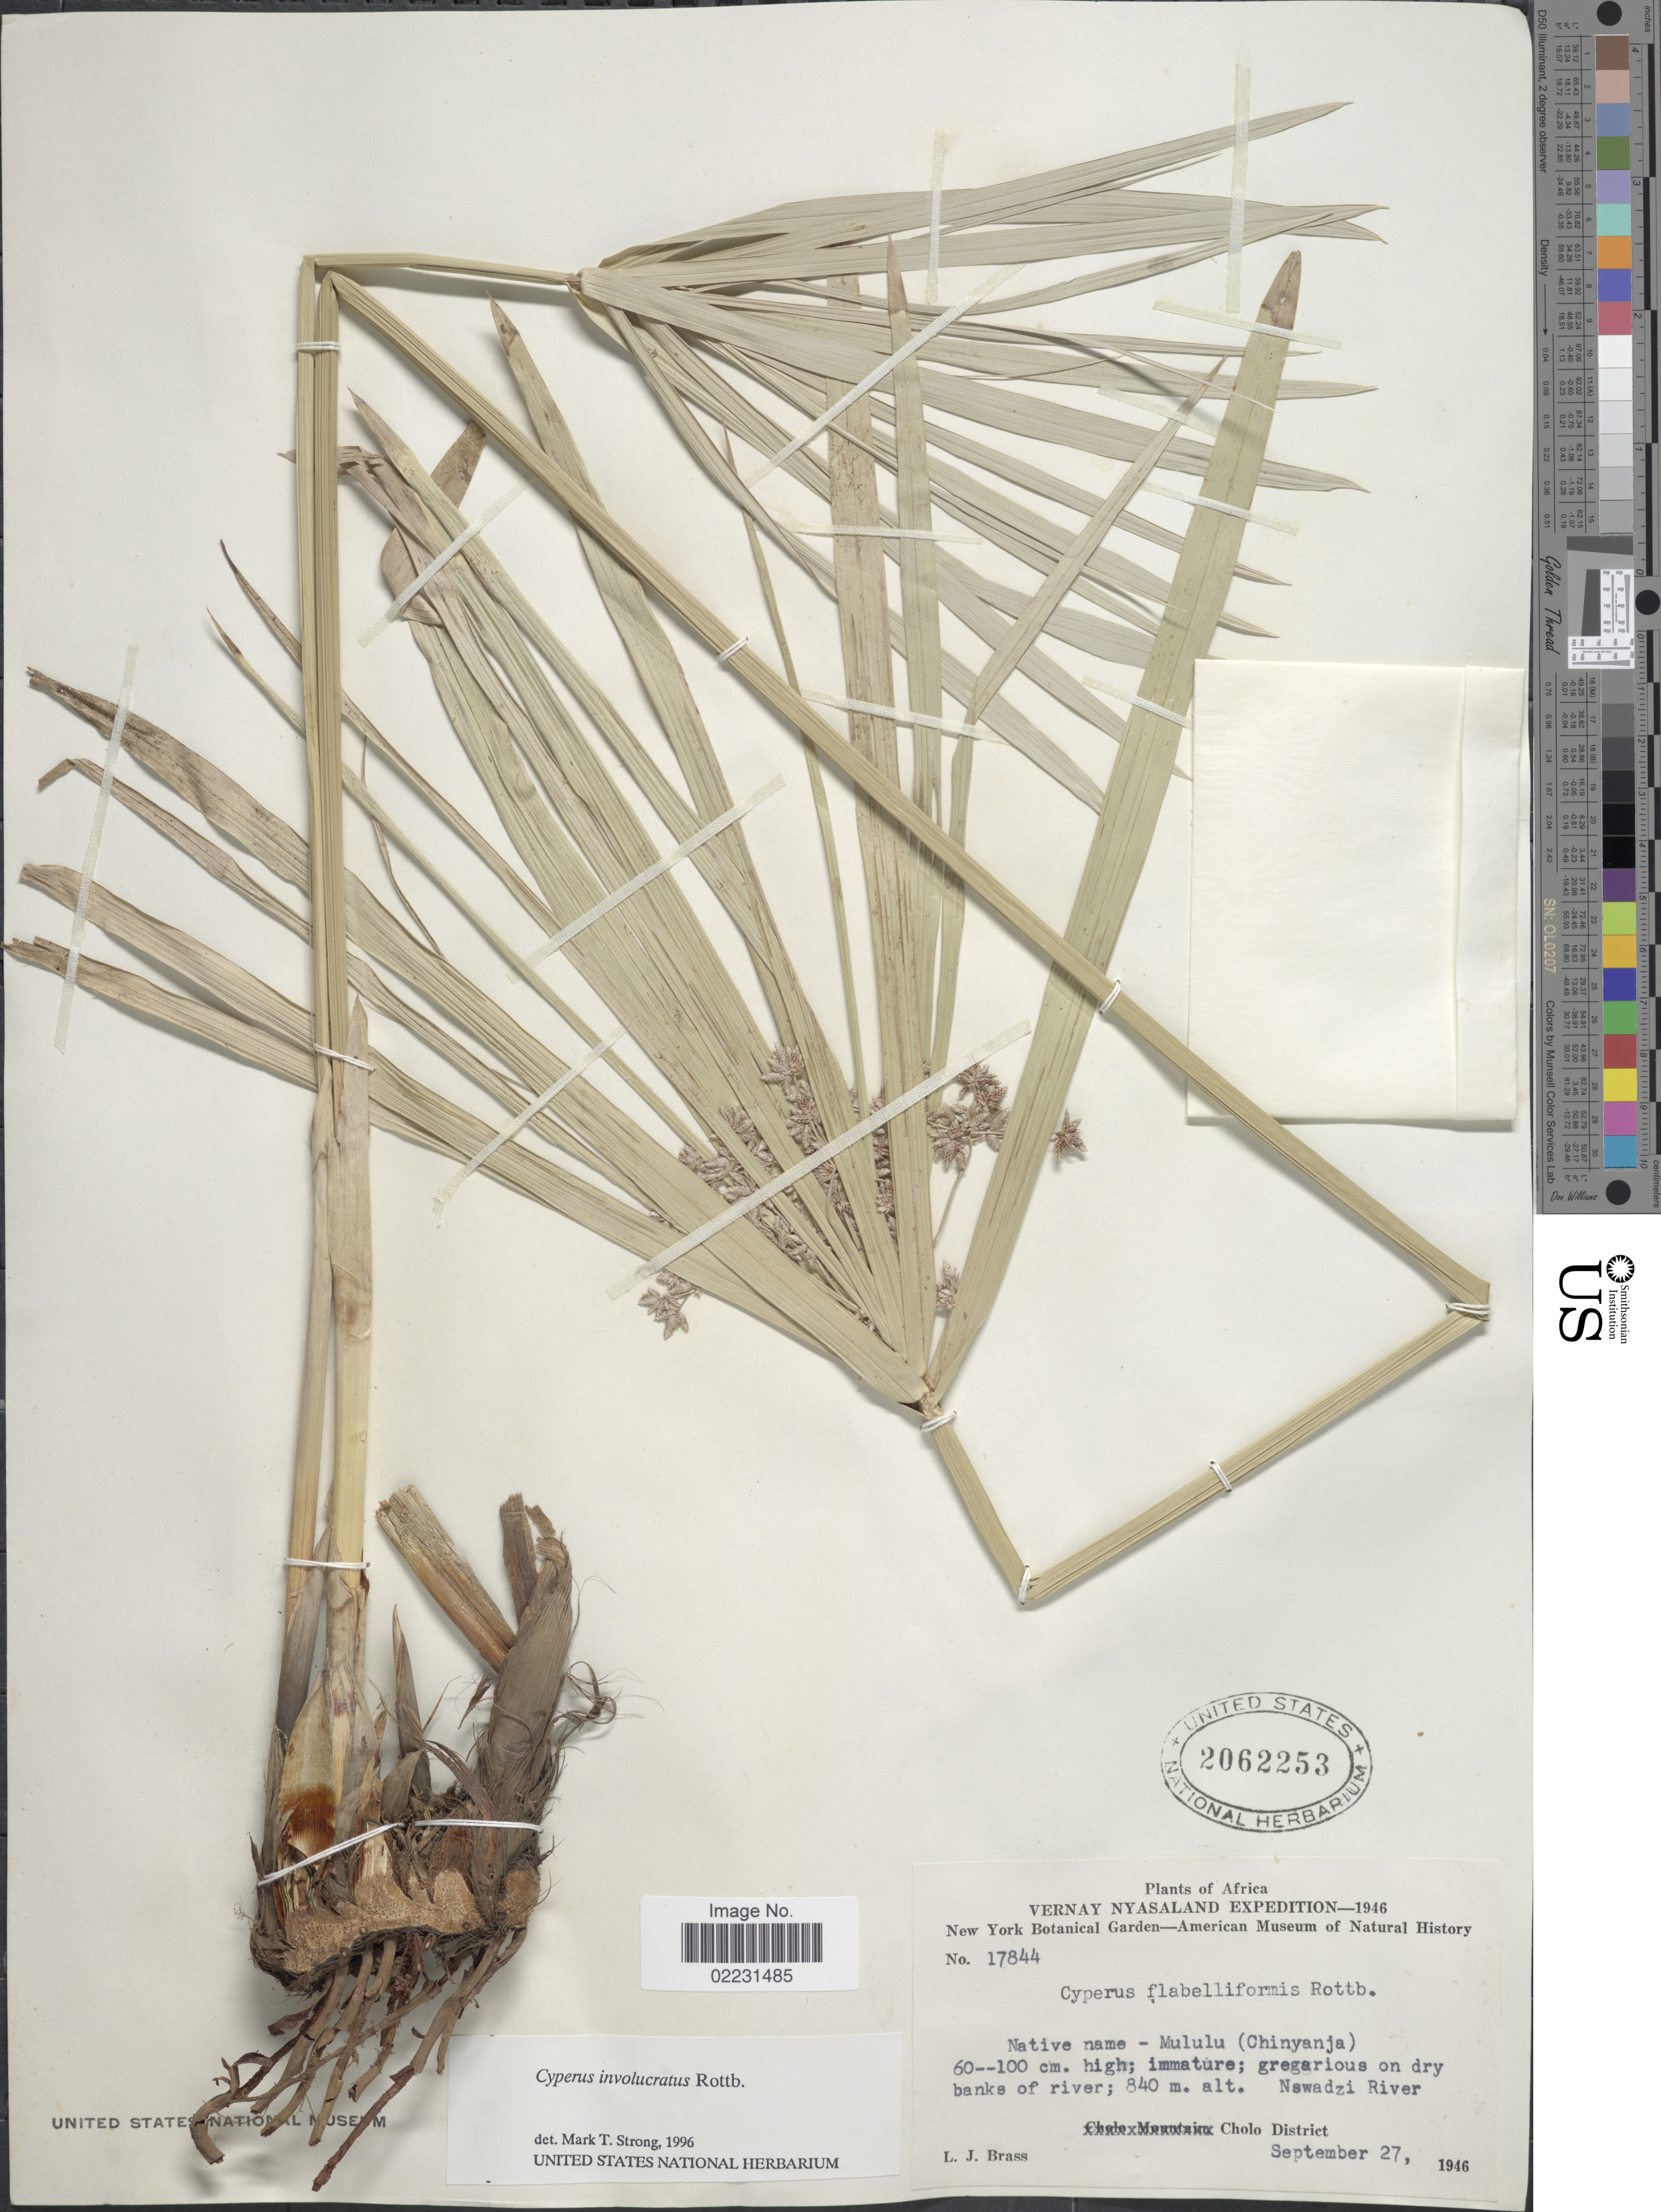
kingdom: Plantae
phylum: Tracheophyta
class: Liliopsida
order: Poales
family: Cyperaceae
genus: Cyperus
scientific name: Cyperus involucratus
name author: Rottb.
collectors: L. J. Brass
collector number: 17844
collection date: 1946-09-27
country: Malawi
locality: Vernay Nyasaland, Nawadzi River. On dry banks of river. Cholo District.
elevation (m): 840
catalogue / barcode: US 2062253